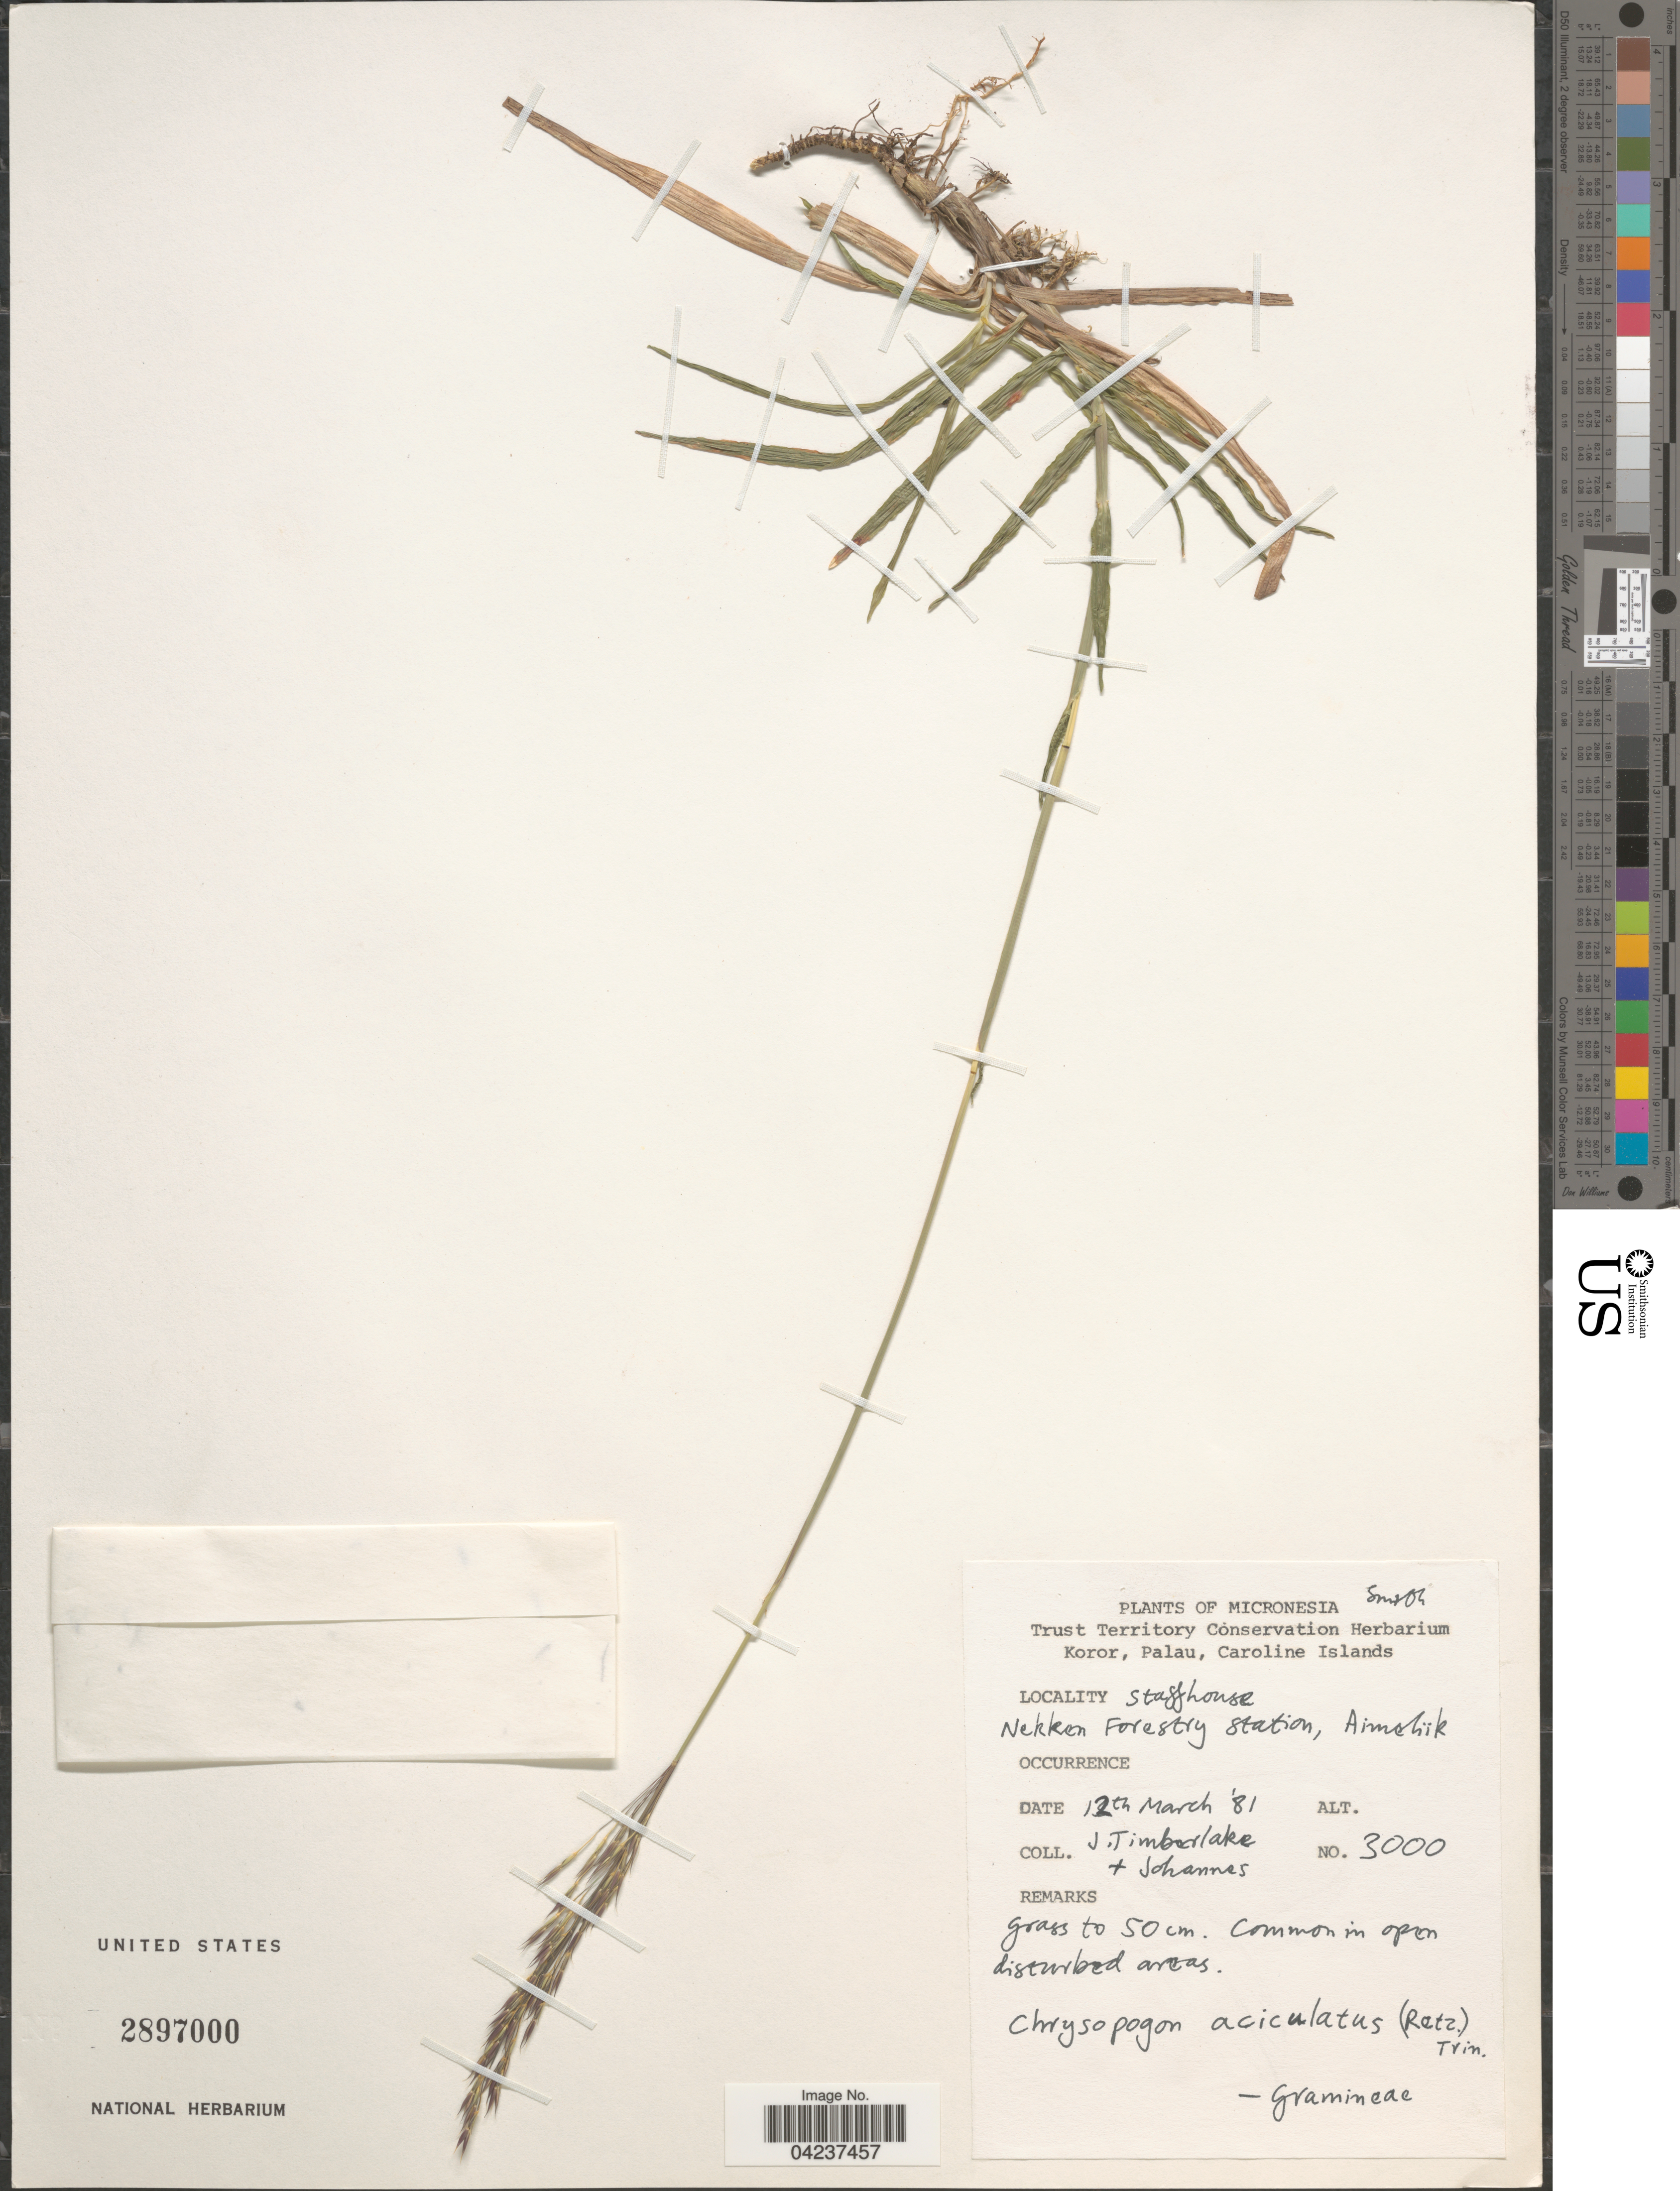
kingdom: Plantae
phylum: Tracheophyta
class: Liliopsida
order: Poales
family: Poaceae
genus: Chrysopogon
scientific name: Chrysopogon aciculatus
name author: (Retz.) Trin.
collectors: J. Timberlake & -. Johannes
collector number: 3000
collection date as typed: Transcribed d/m/y: 12/3/81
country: Palau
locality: Koror, Palau, Caroline Islands. Staffhouse Nekken Forestry Station, Aimeliik.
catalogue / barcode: US 2897000